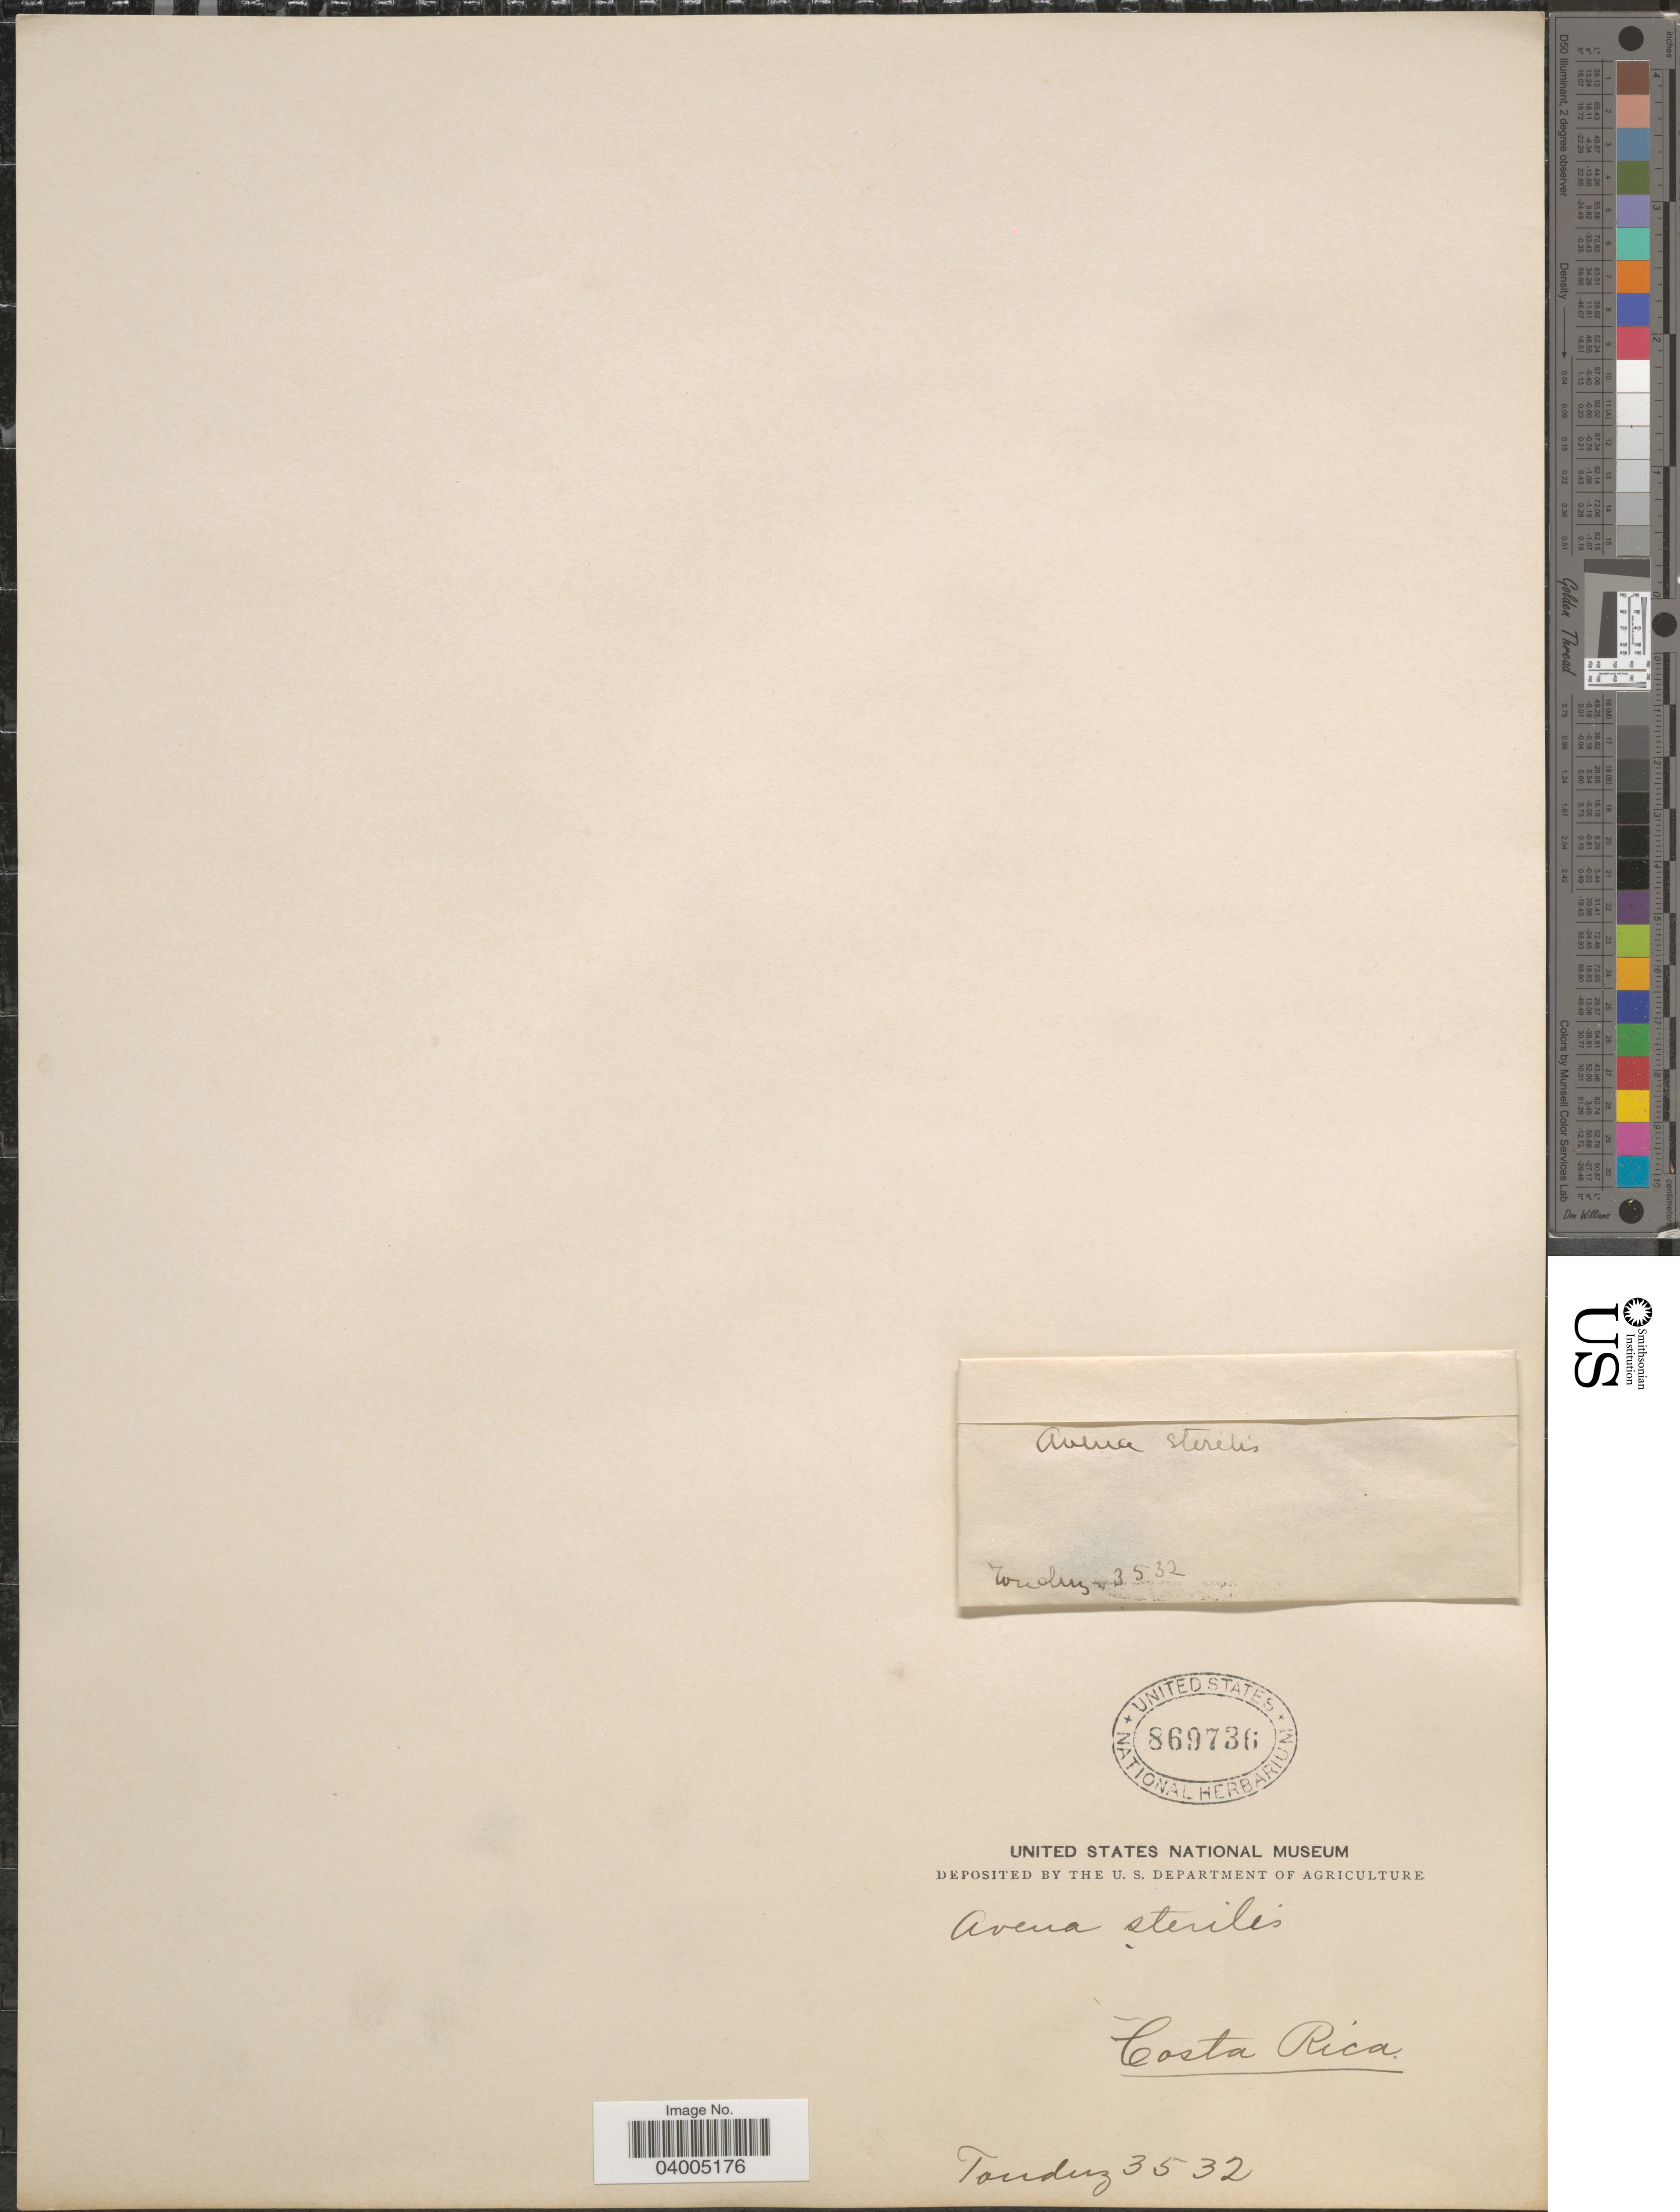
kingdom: Plantae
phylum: Tracheophyta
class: Liliopsida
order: Poales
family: Poaceae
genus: Avena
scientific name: Avena sterilis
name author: L.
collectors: Tonduz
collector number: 3532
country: Costa Rica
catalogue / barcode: US 869736